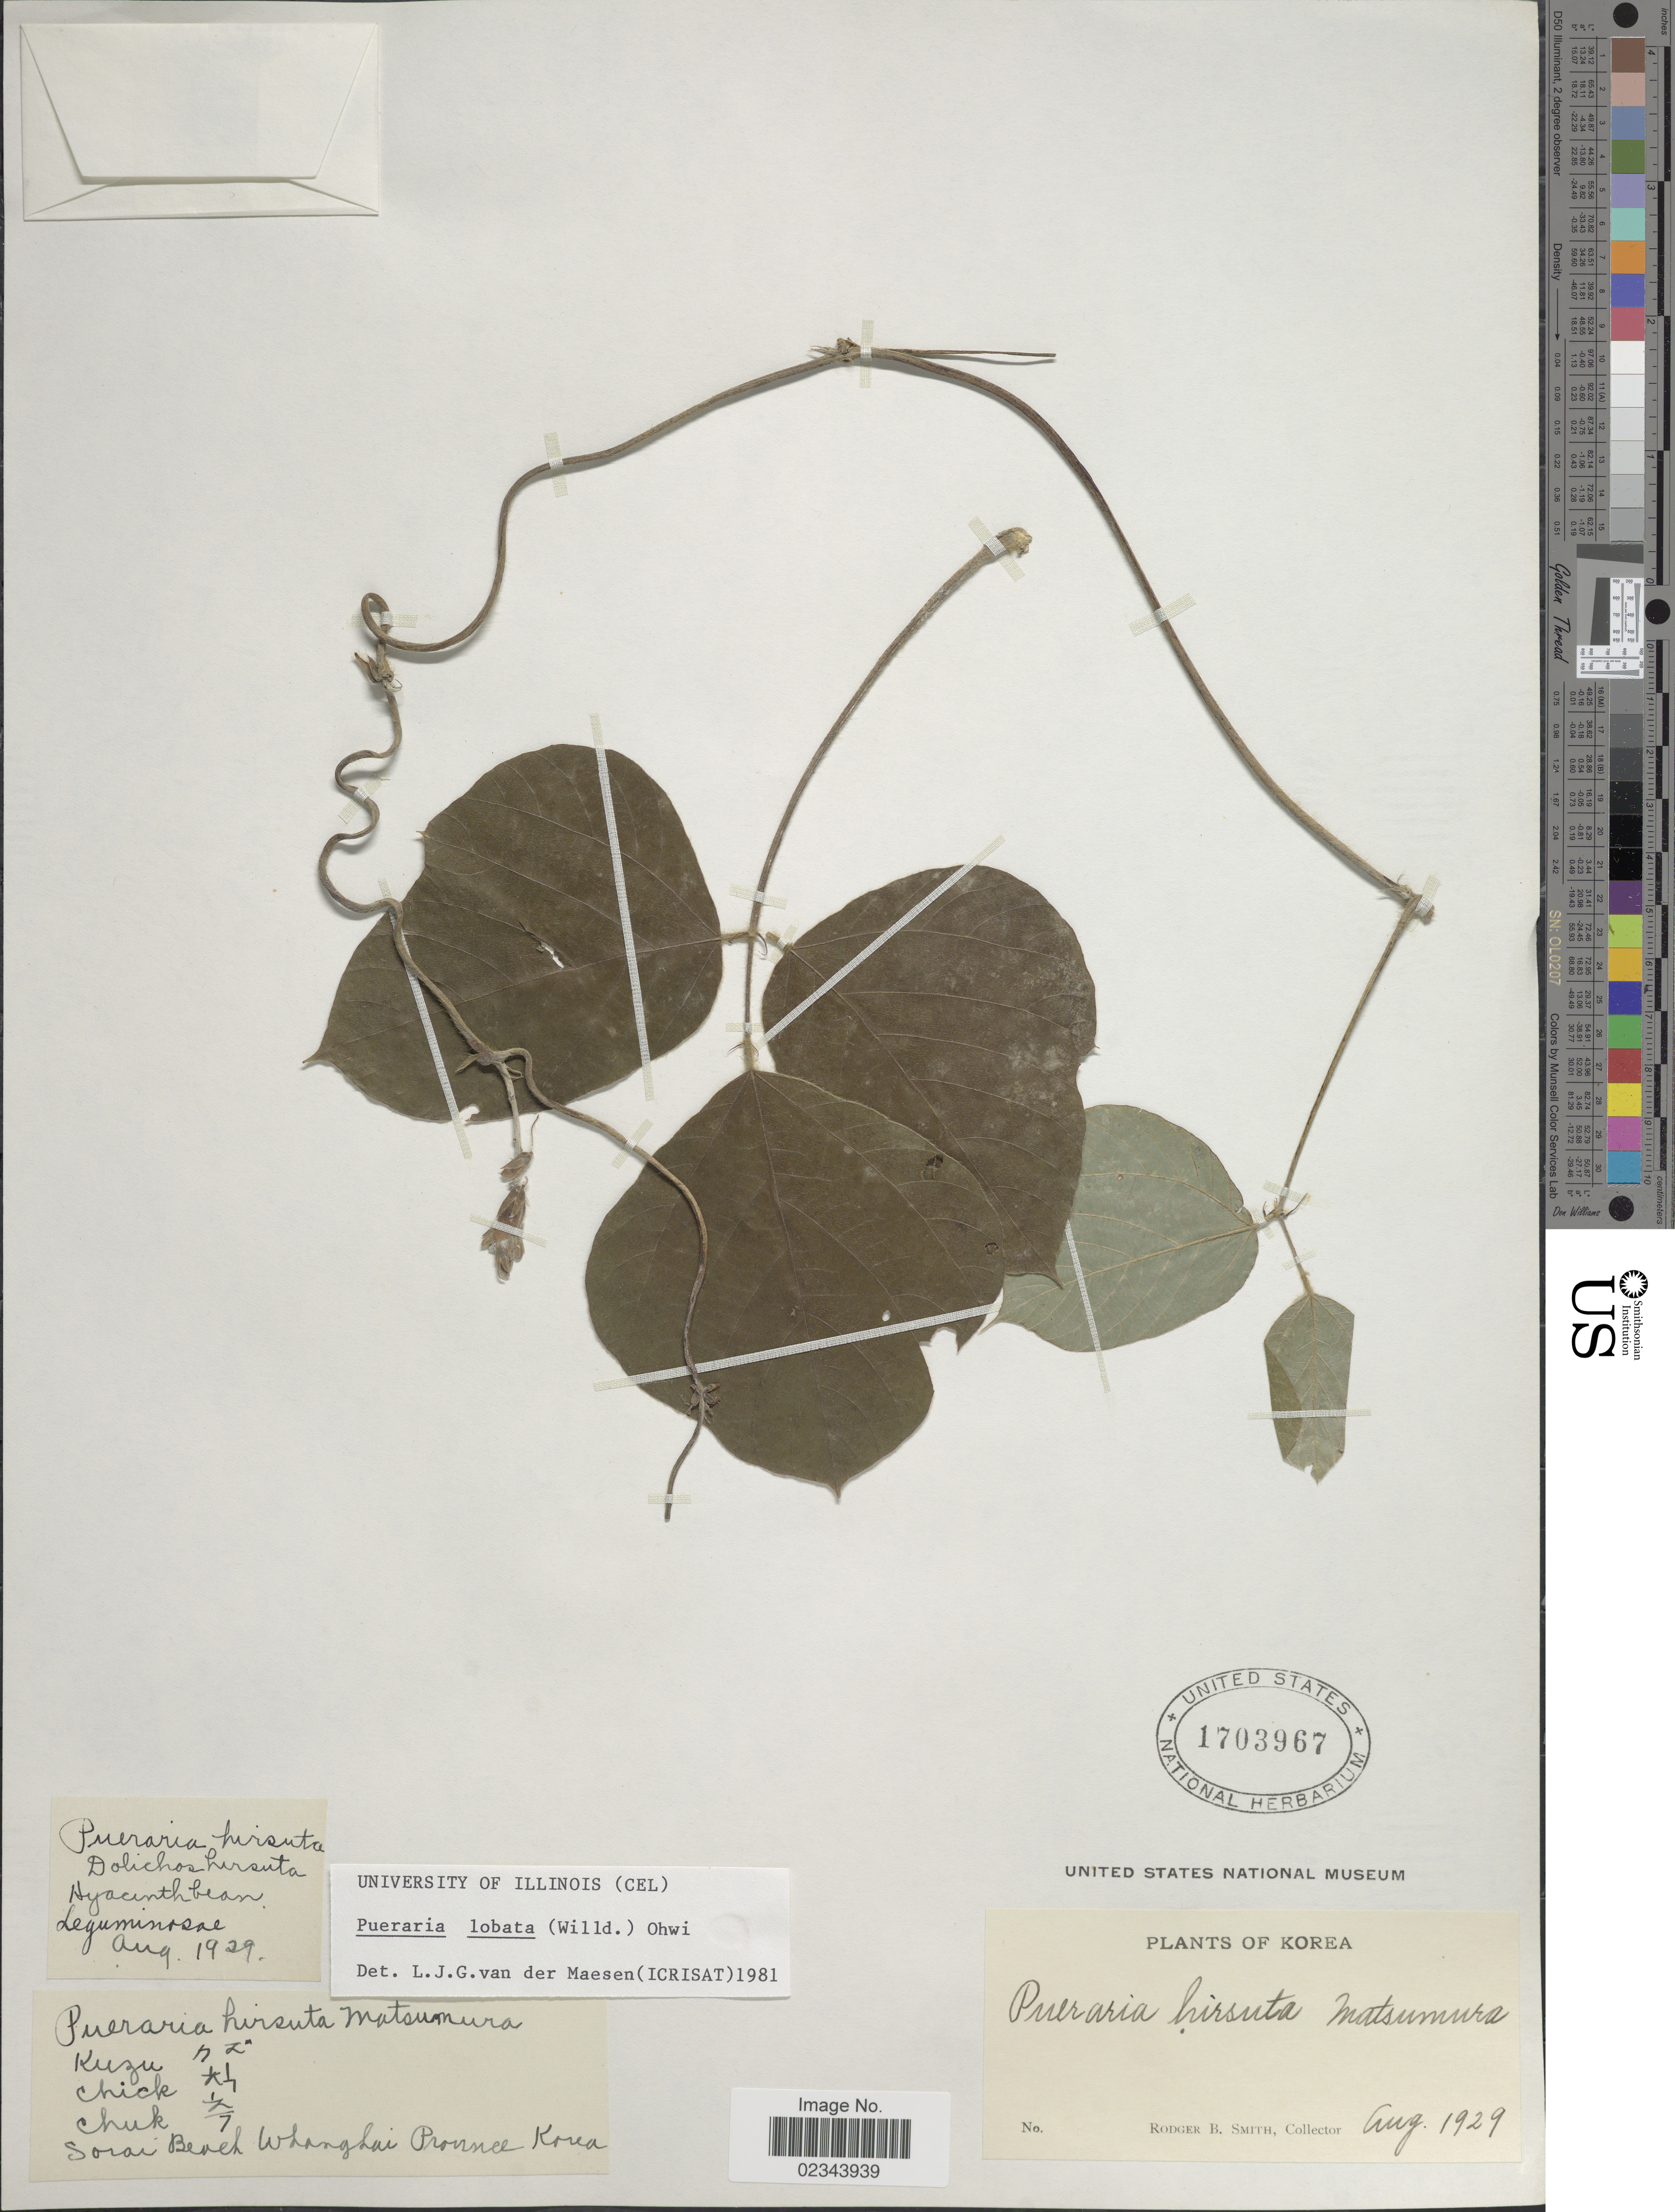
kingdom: Plantae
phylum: Tracheophyta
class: Magnoliopsida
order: Fabales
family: Fabaceae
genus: Pueraria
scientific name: Pueraria lobata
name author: (Willd.) Ohwi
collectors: R. B. Smith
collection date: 1929-08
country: North Korea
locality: Sorao Beach Whanglai Province Korea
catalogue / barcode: US 1703967